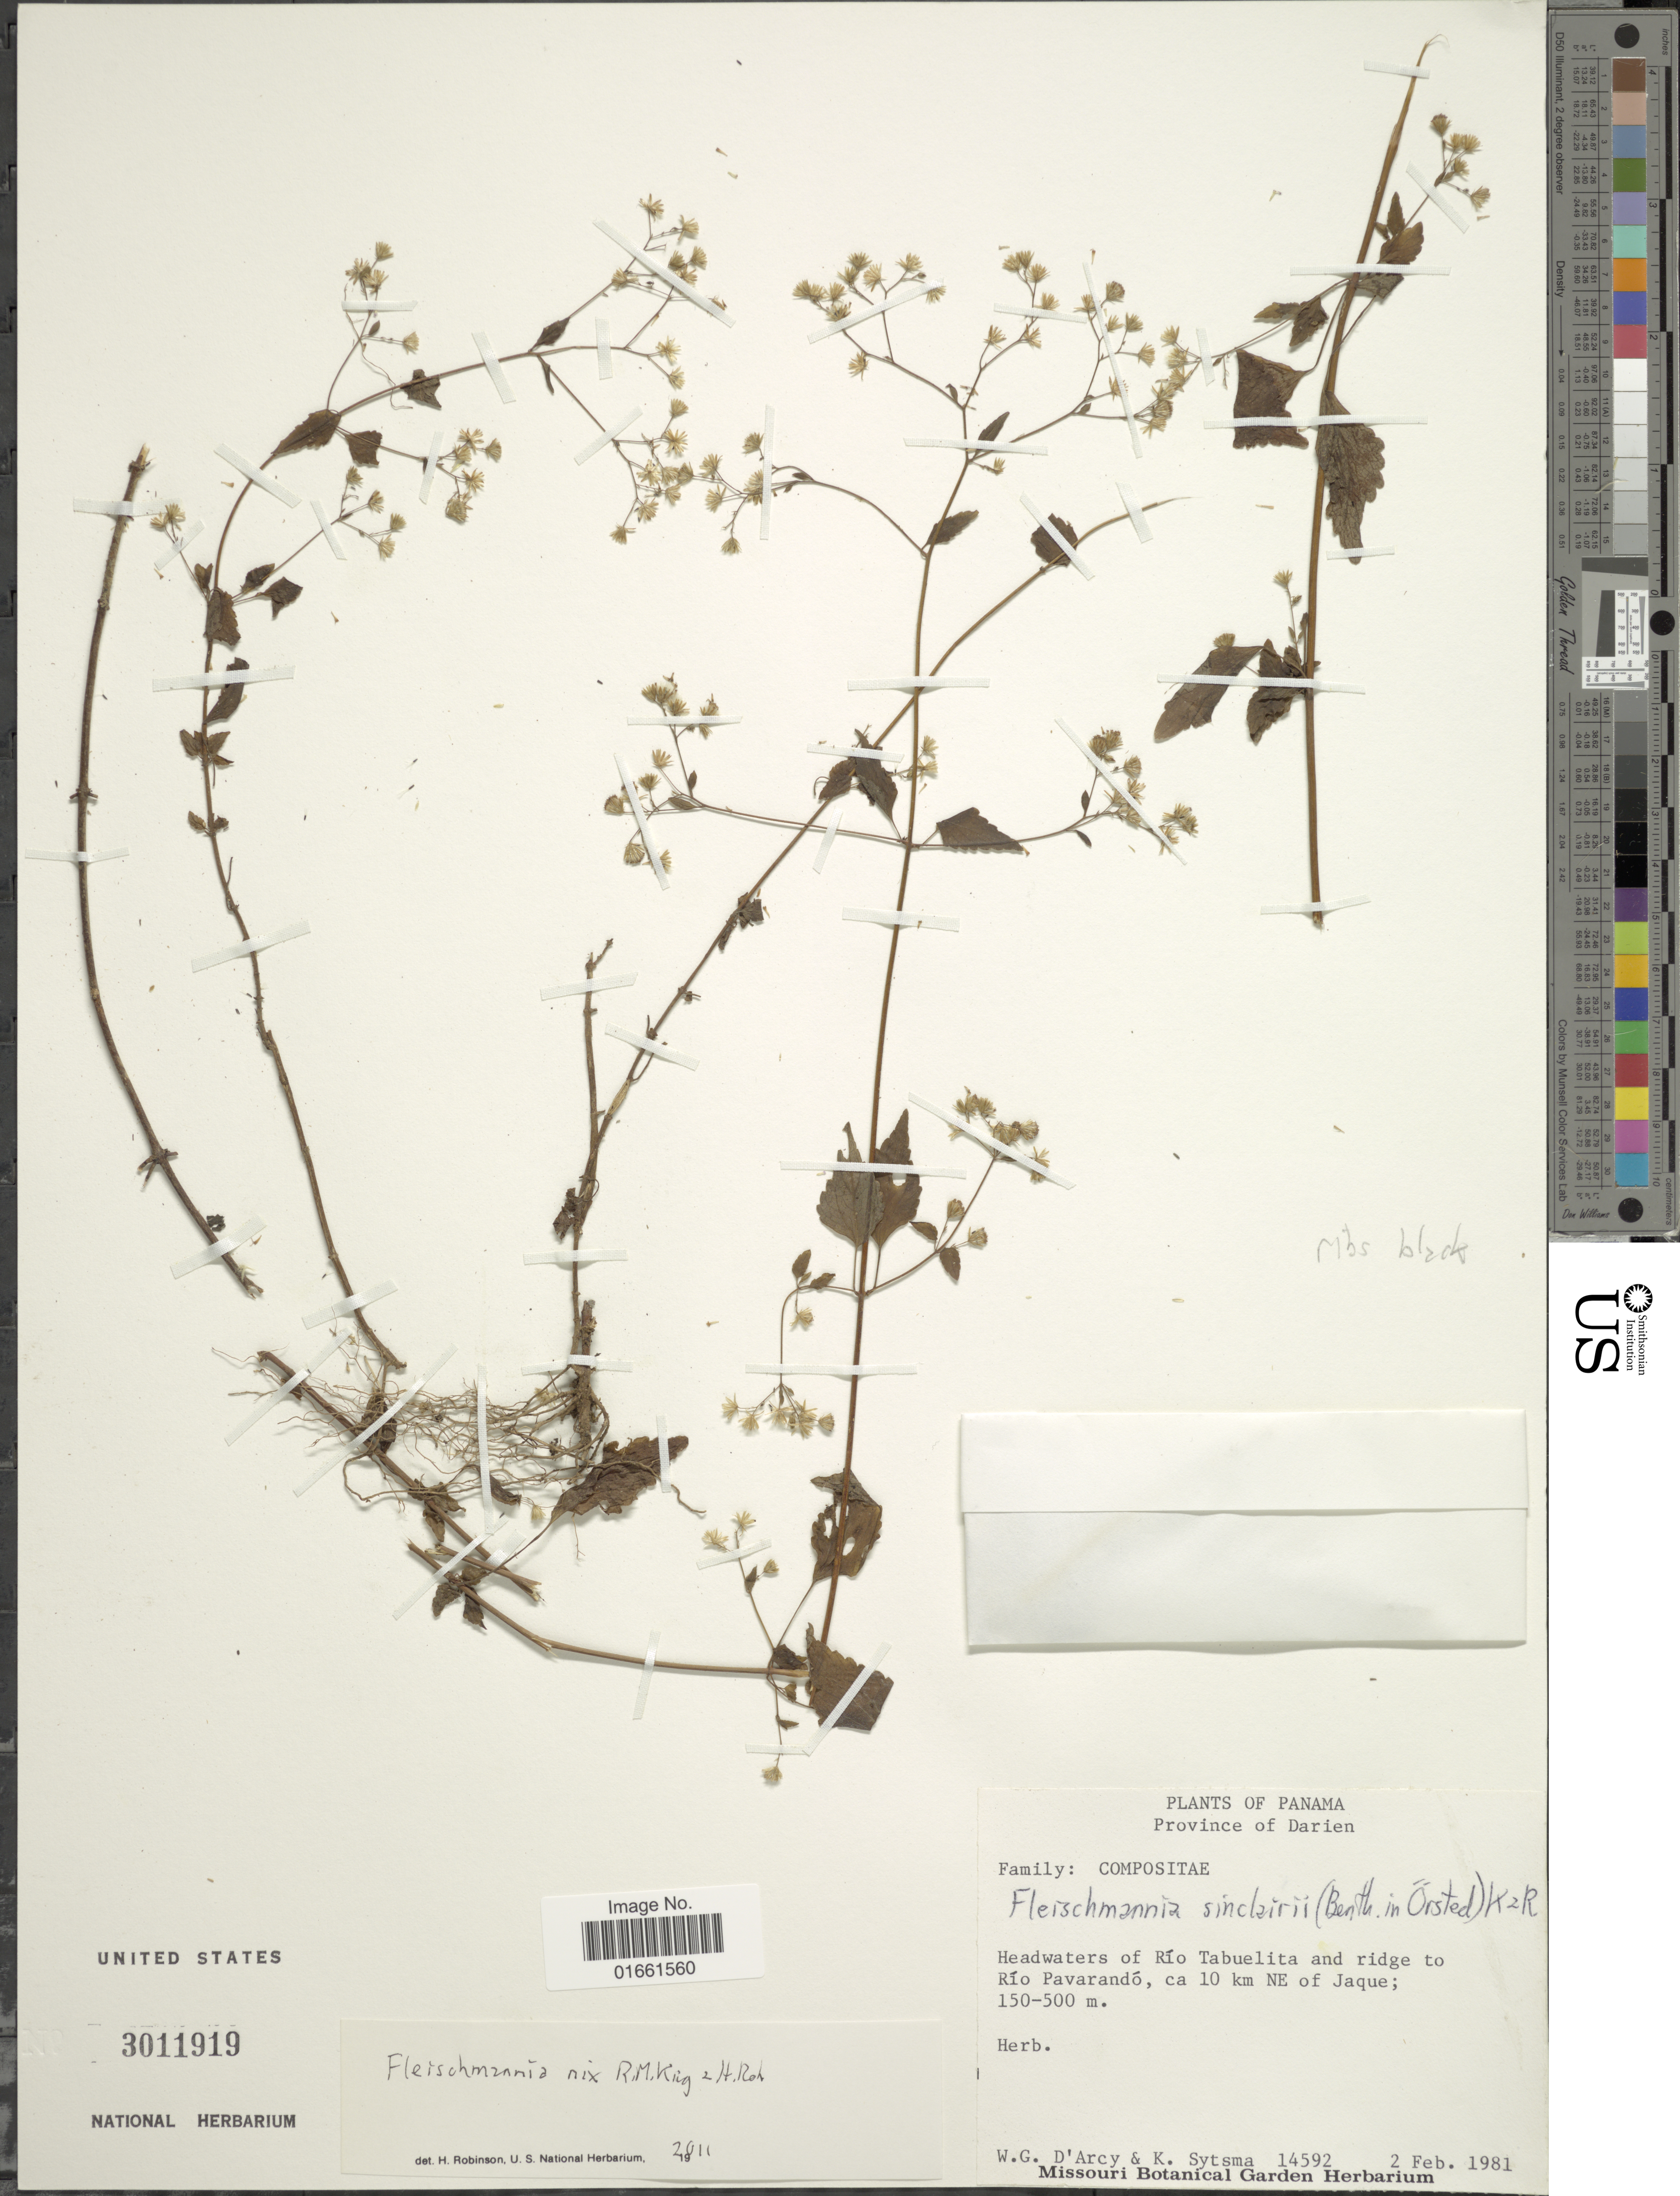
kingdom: Plantae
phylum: Tracheophyta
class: Magnoliopsida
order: Asterales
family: Asteraceae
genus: Fleischmannia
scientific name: Fleischmannia nix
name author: R.M. King & H. Rob.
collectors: W. G. D'Arcy & K. J. Sytsma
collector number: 14592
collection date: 1981-02-02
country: Panama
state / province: Darién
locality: Headwaters of Rio Tabuelita and ridge to Rio Pavarando, 10 km NE of Jaque.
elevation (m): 150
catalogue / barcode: US 3011919